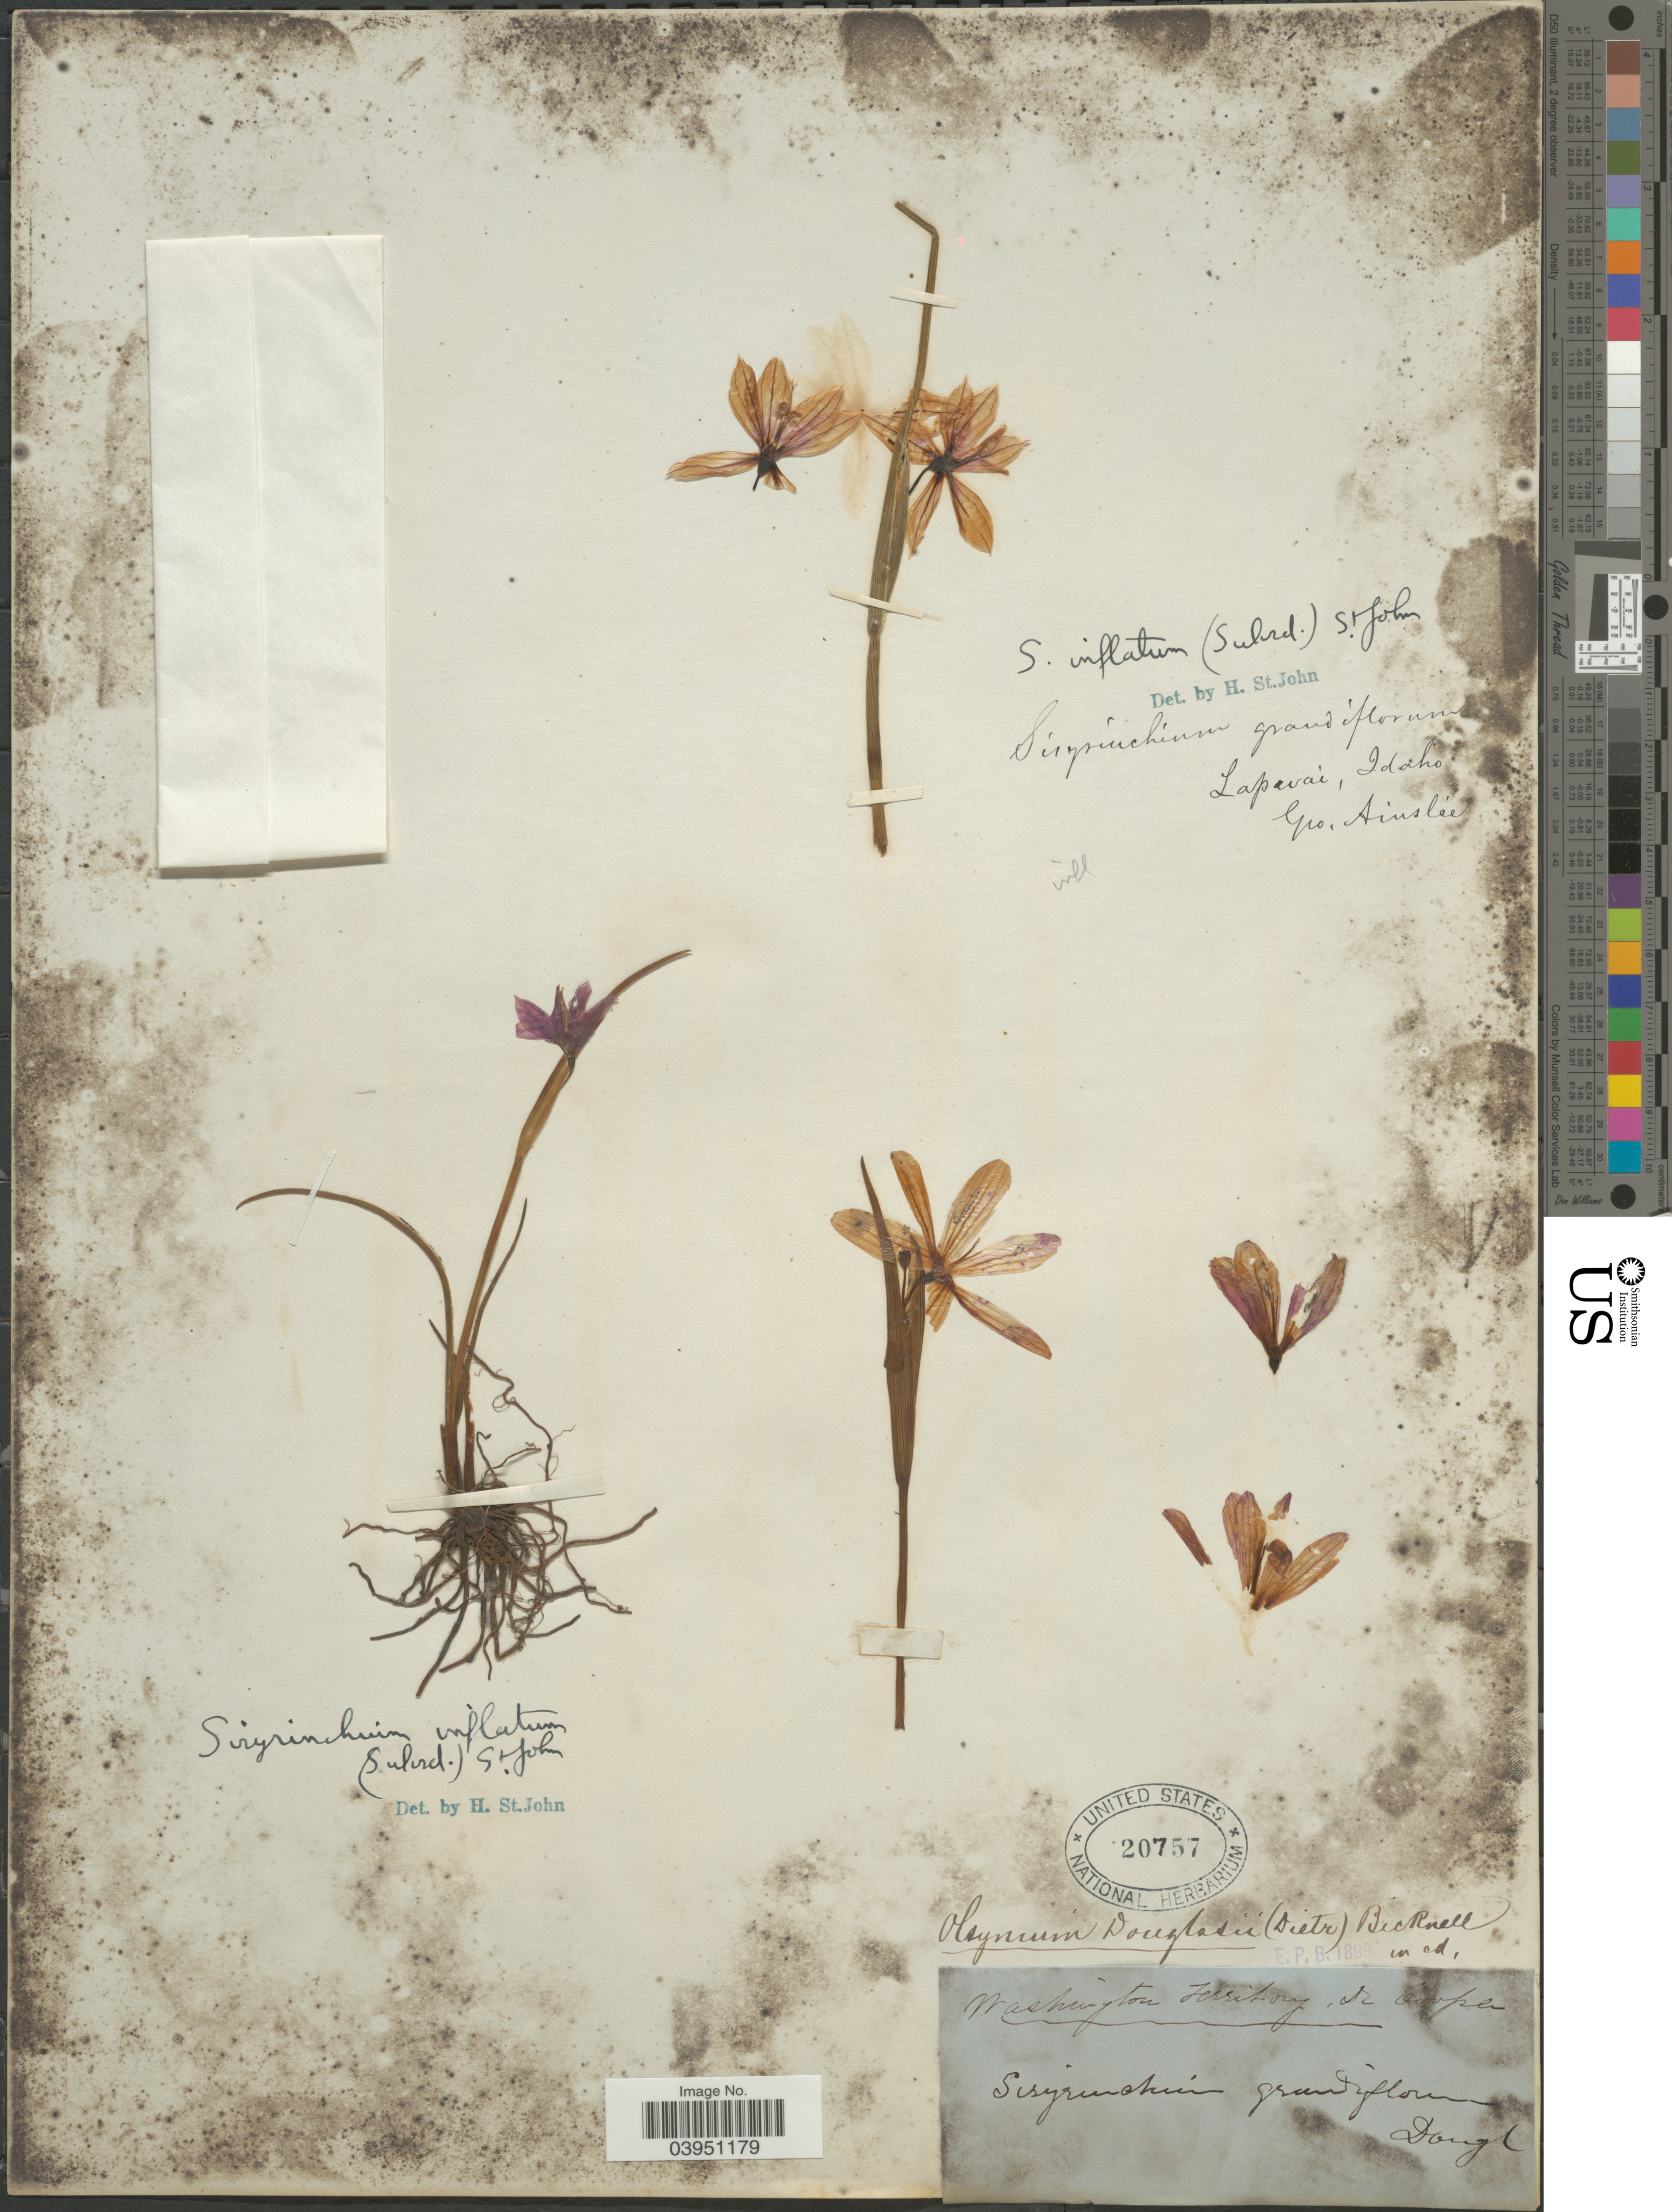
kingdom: Plantae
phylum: Tracheophyta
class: Liliopsida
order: Asparagales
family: Iridaceae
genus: Sisyrinchium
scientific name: Sisyrinchium inflatum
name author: (Suksd.) H. St. John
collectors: Dr. Cooper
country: United States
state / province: Washington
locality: Washington Territory.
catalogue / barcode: US 20757-2